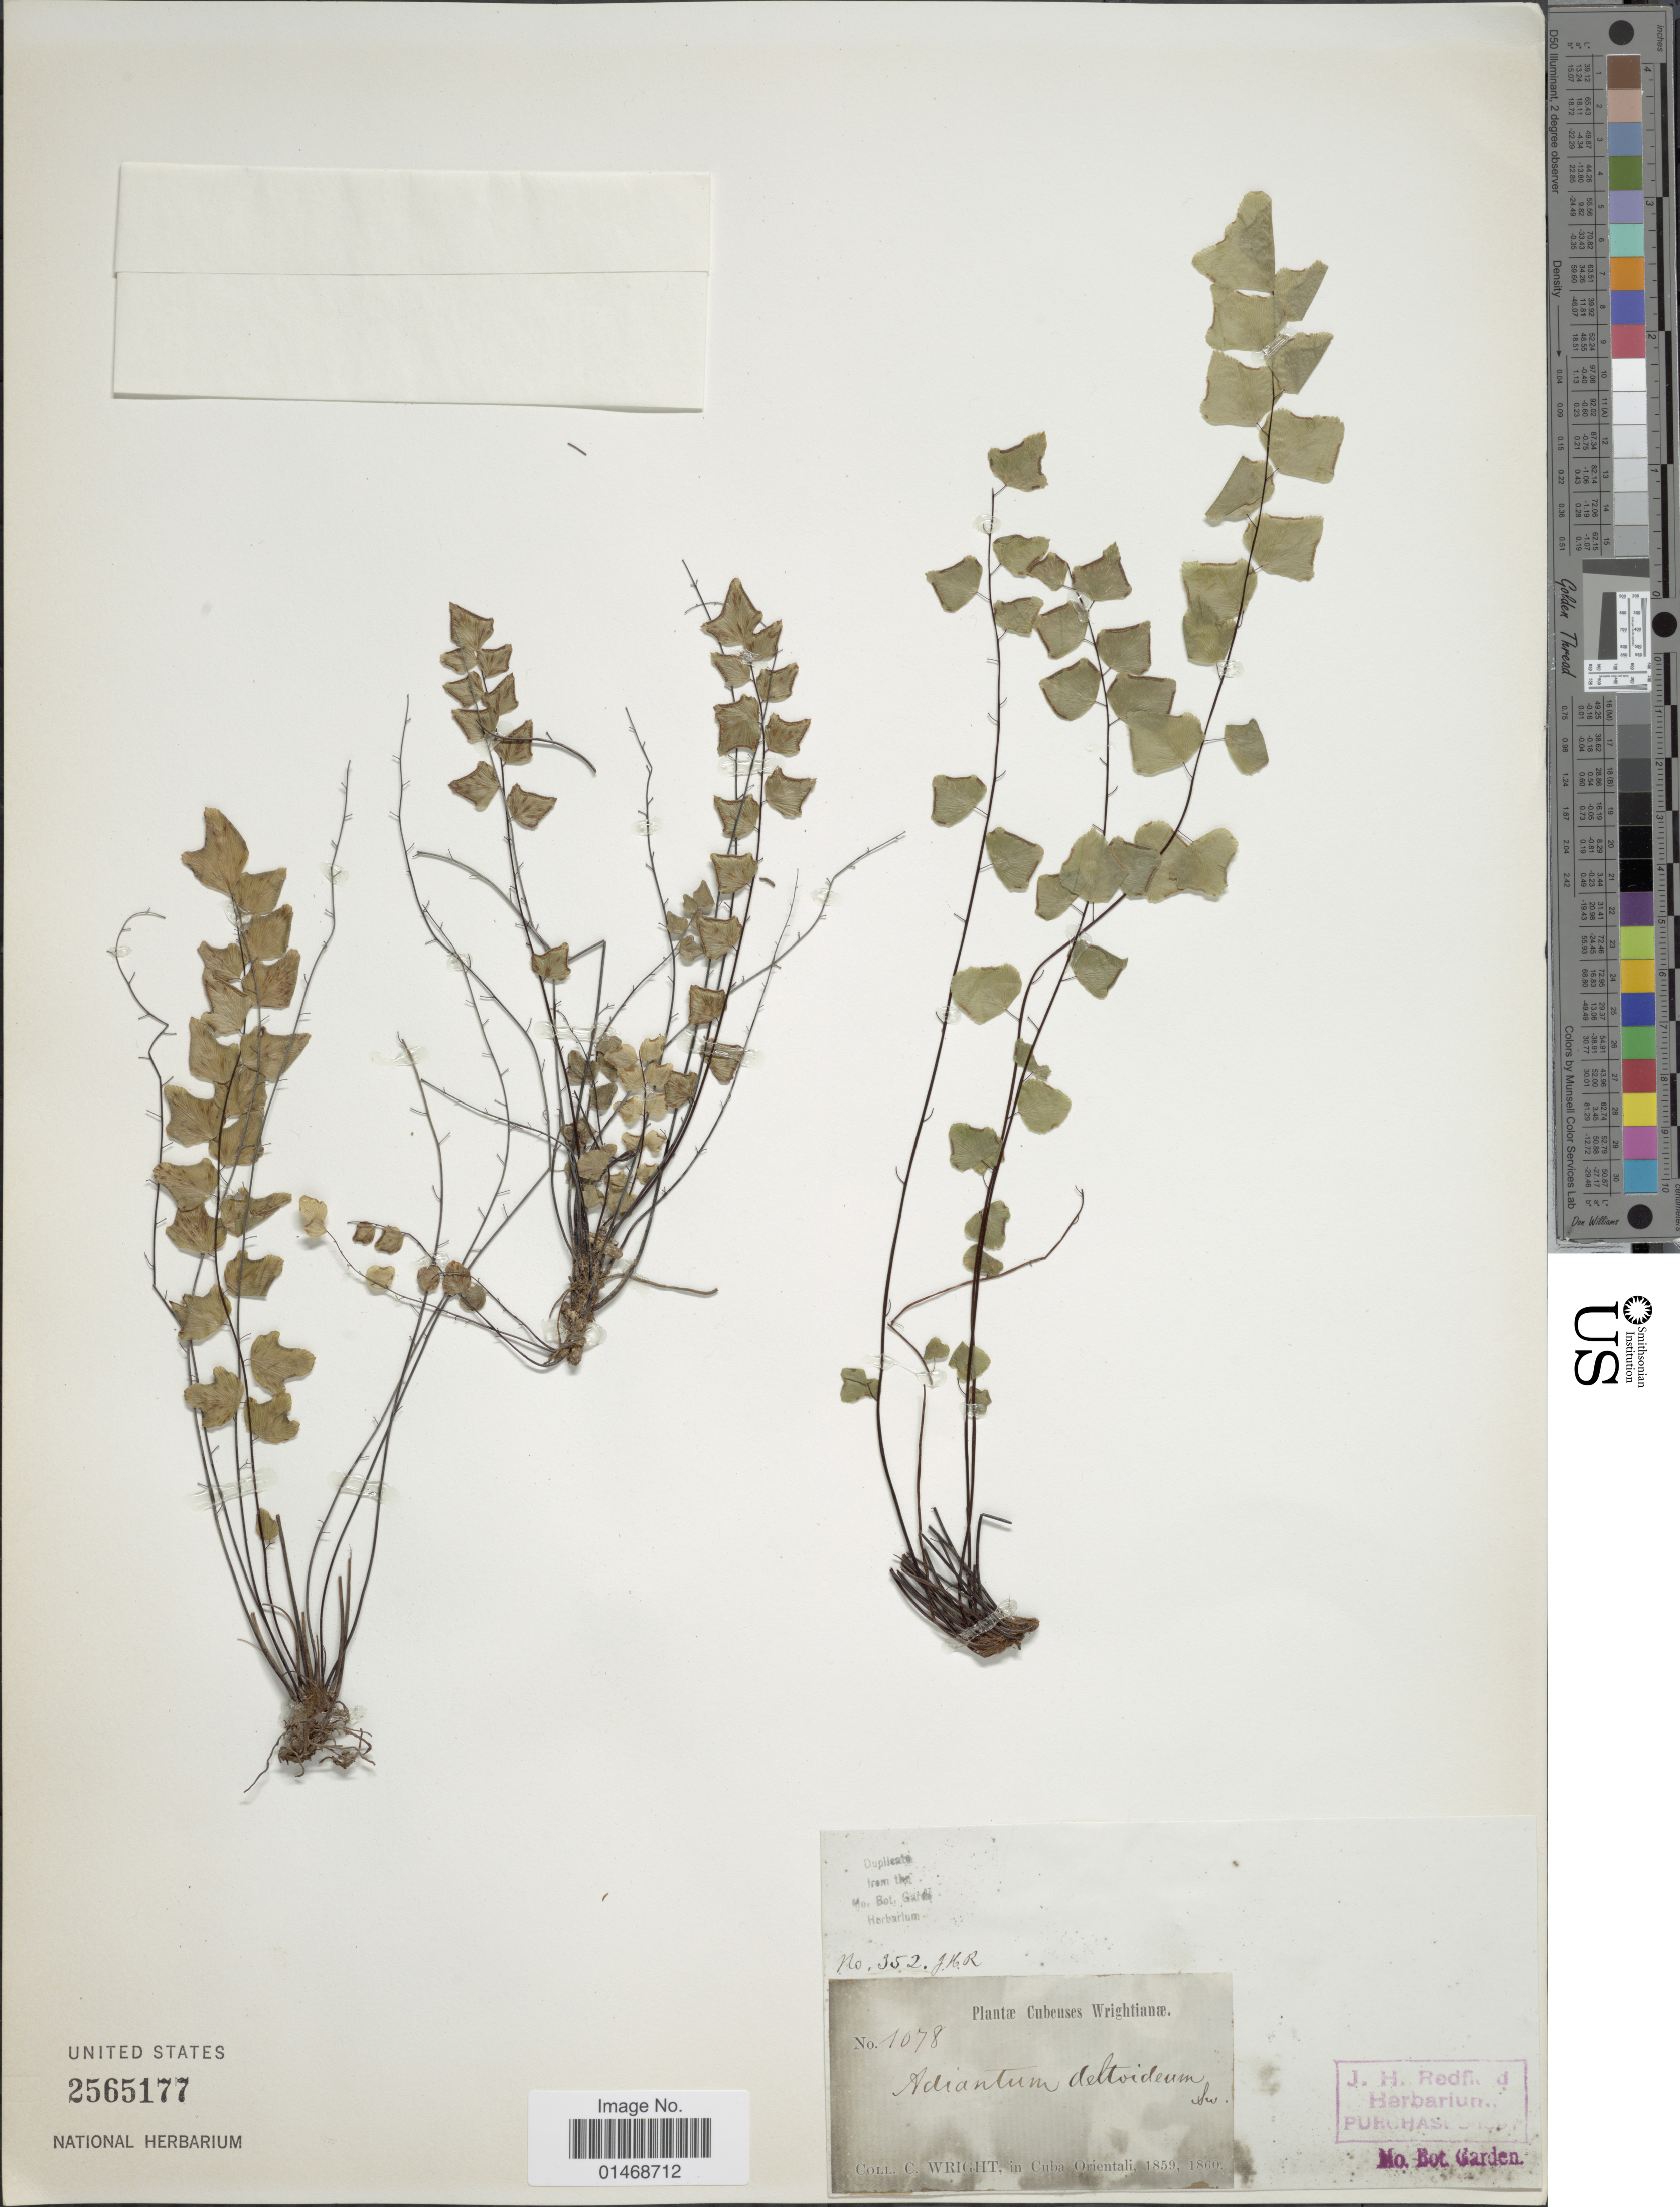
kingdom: Plantae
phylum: Tracheophyta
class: Polypodiopsida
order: Polypodiales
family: Pteridaceae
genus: Adiantum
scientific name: Adiantum deltoideum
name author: Sw.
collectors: C. Wright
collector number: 1078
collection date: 1859/1860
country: Cuba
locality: In Cuba Orientali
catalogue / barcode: US 2565177